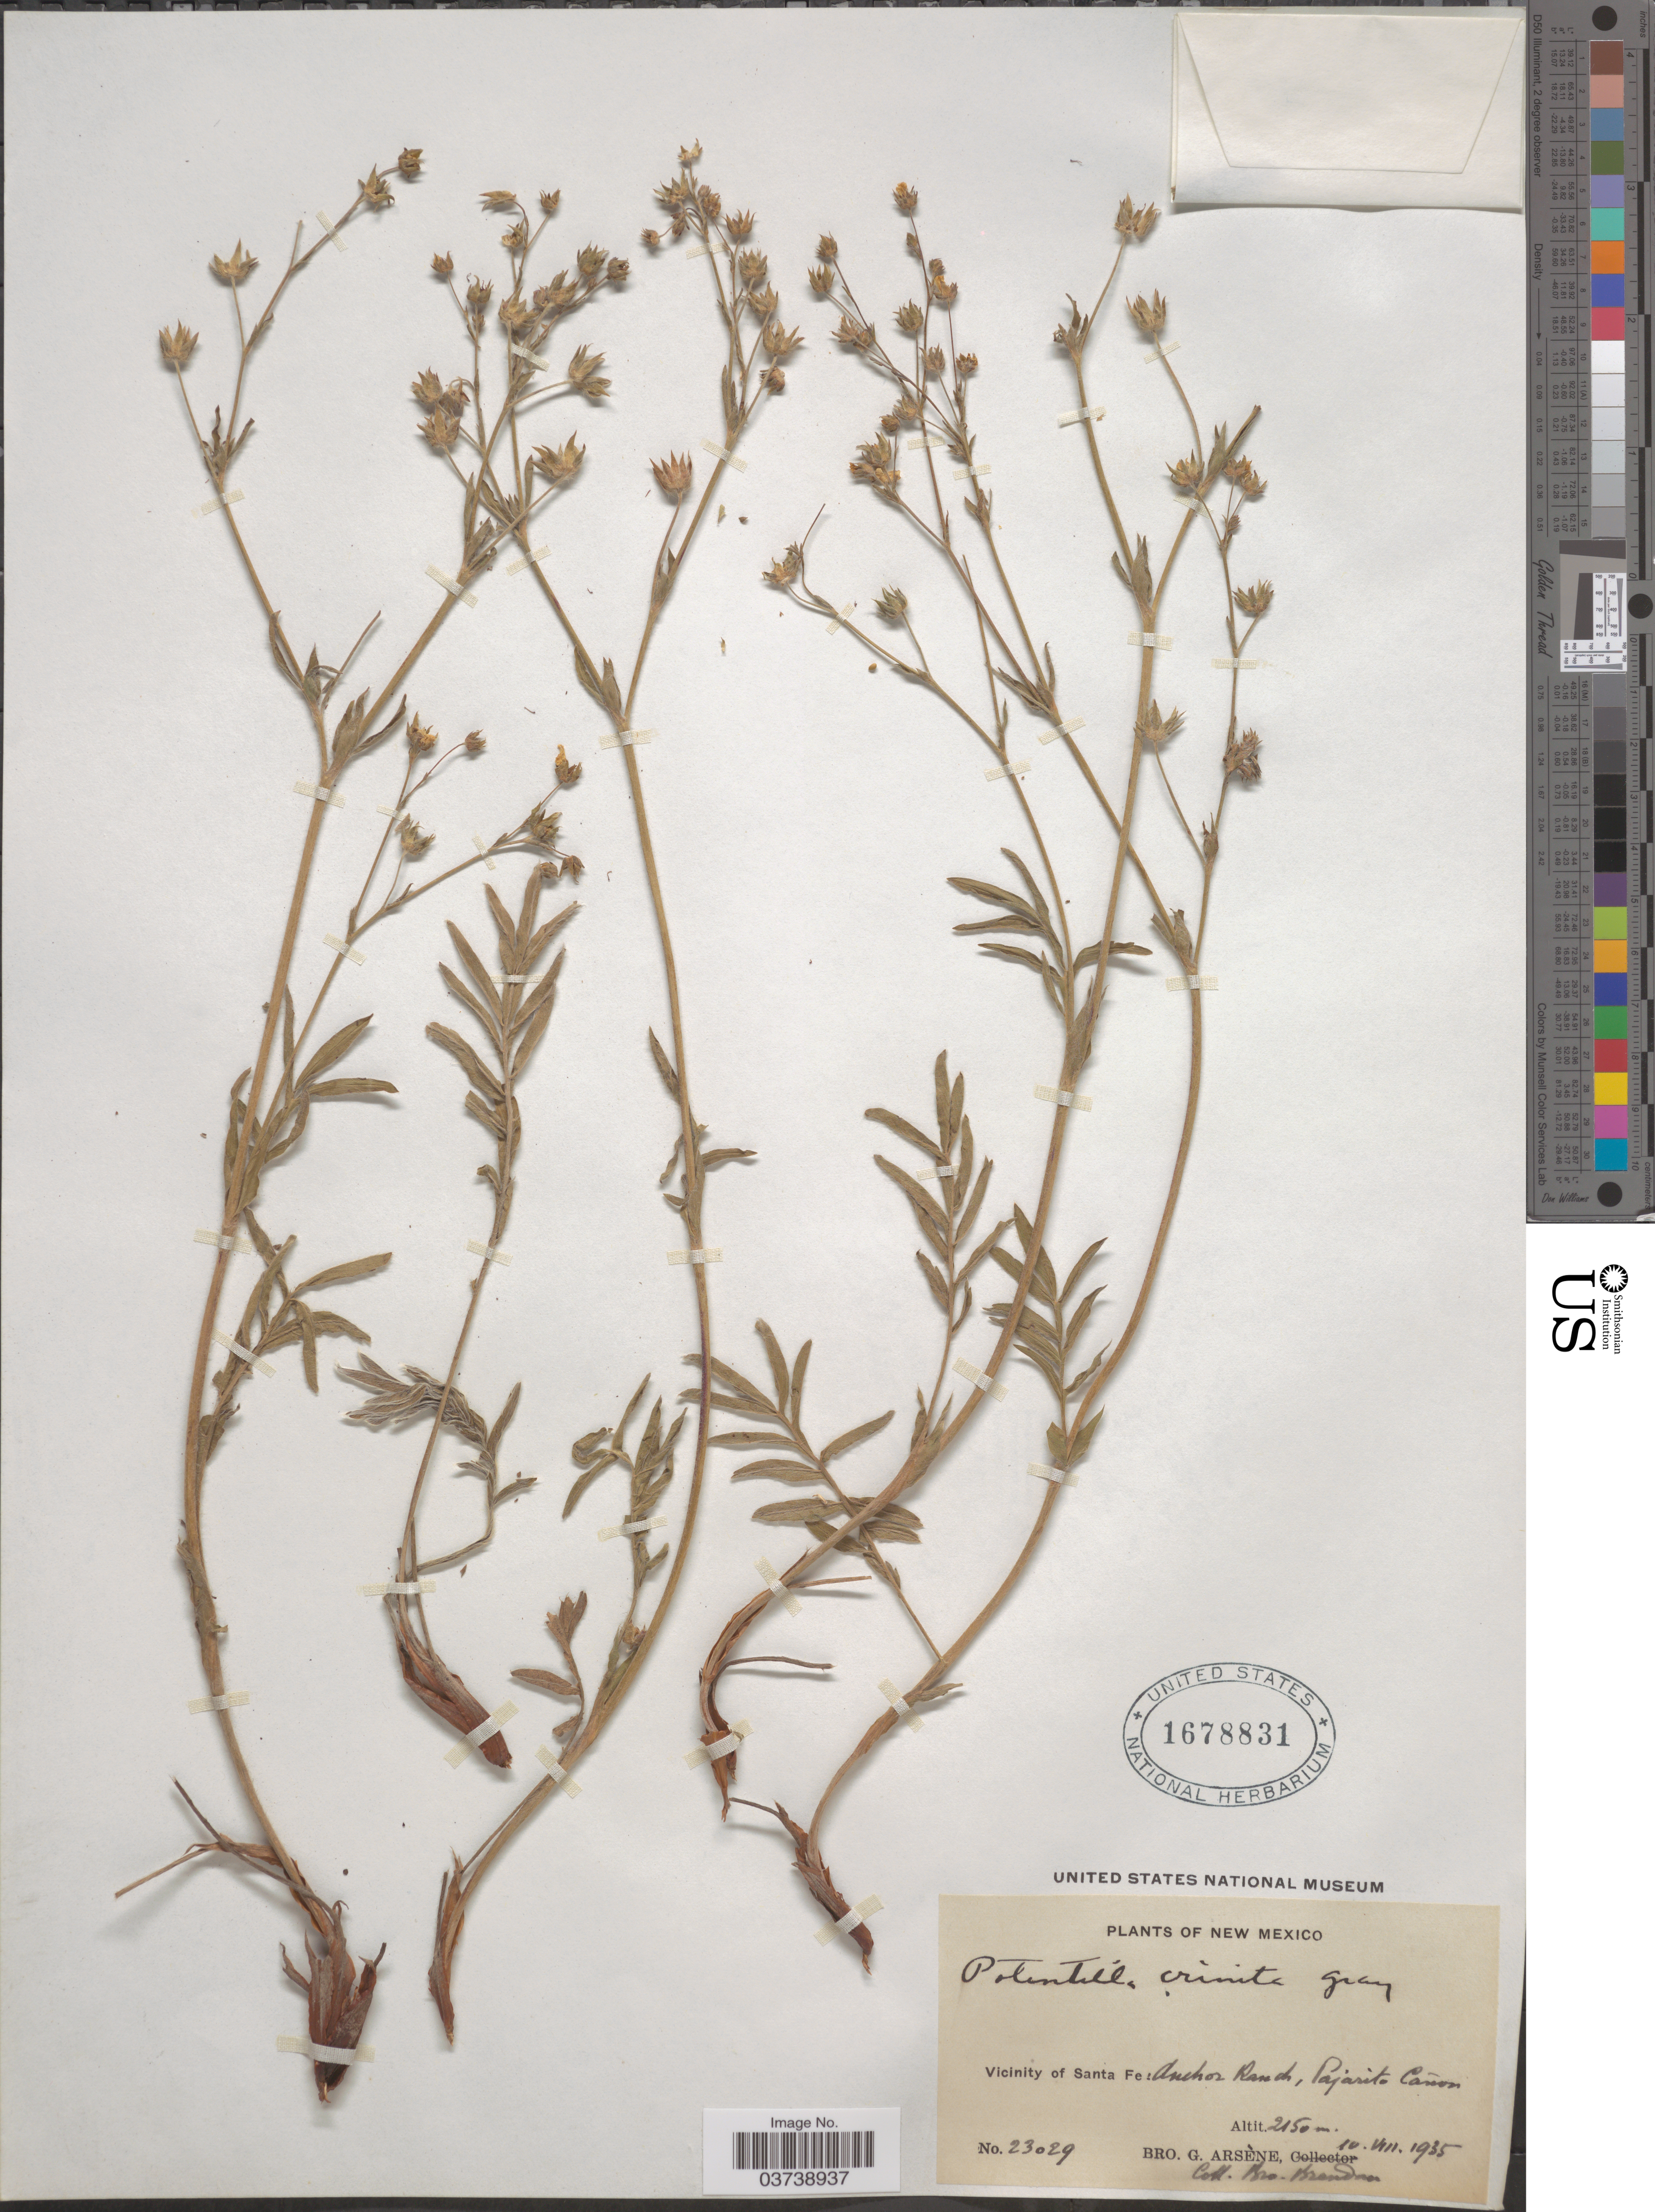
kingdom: Plantae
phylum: Tracheophyta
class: Magnoliopsida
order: Rosales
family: Rosaceae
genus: Potentilla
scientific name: Potentilla crinita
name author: A. Gray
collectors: Brandner & Bro. G. Arsène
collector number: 23029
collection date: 1935-08-10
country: United States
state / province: New Mexico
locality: Vicinity of Santa Fe: Anchor Ranch, Pajarito Cañon.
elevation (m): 2150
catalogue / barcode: US 1678831